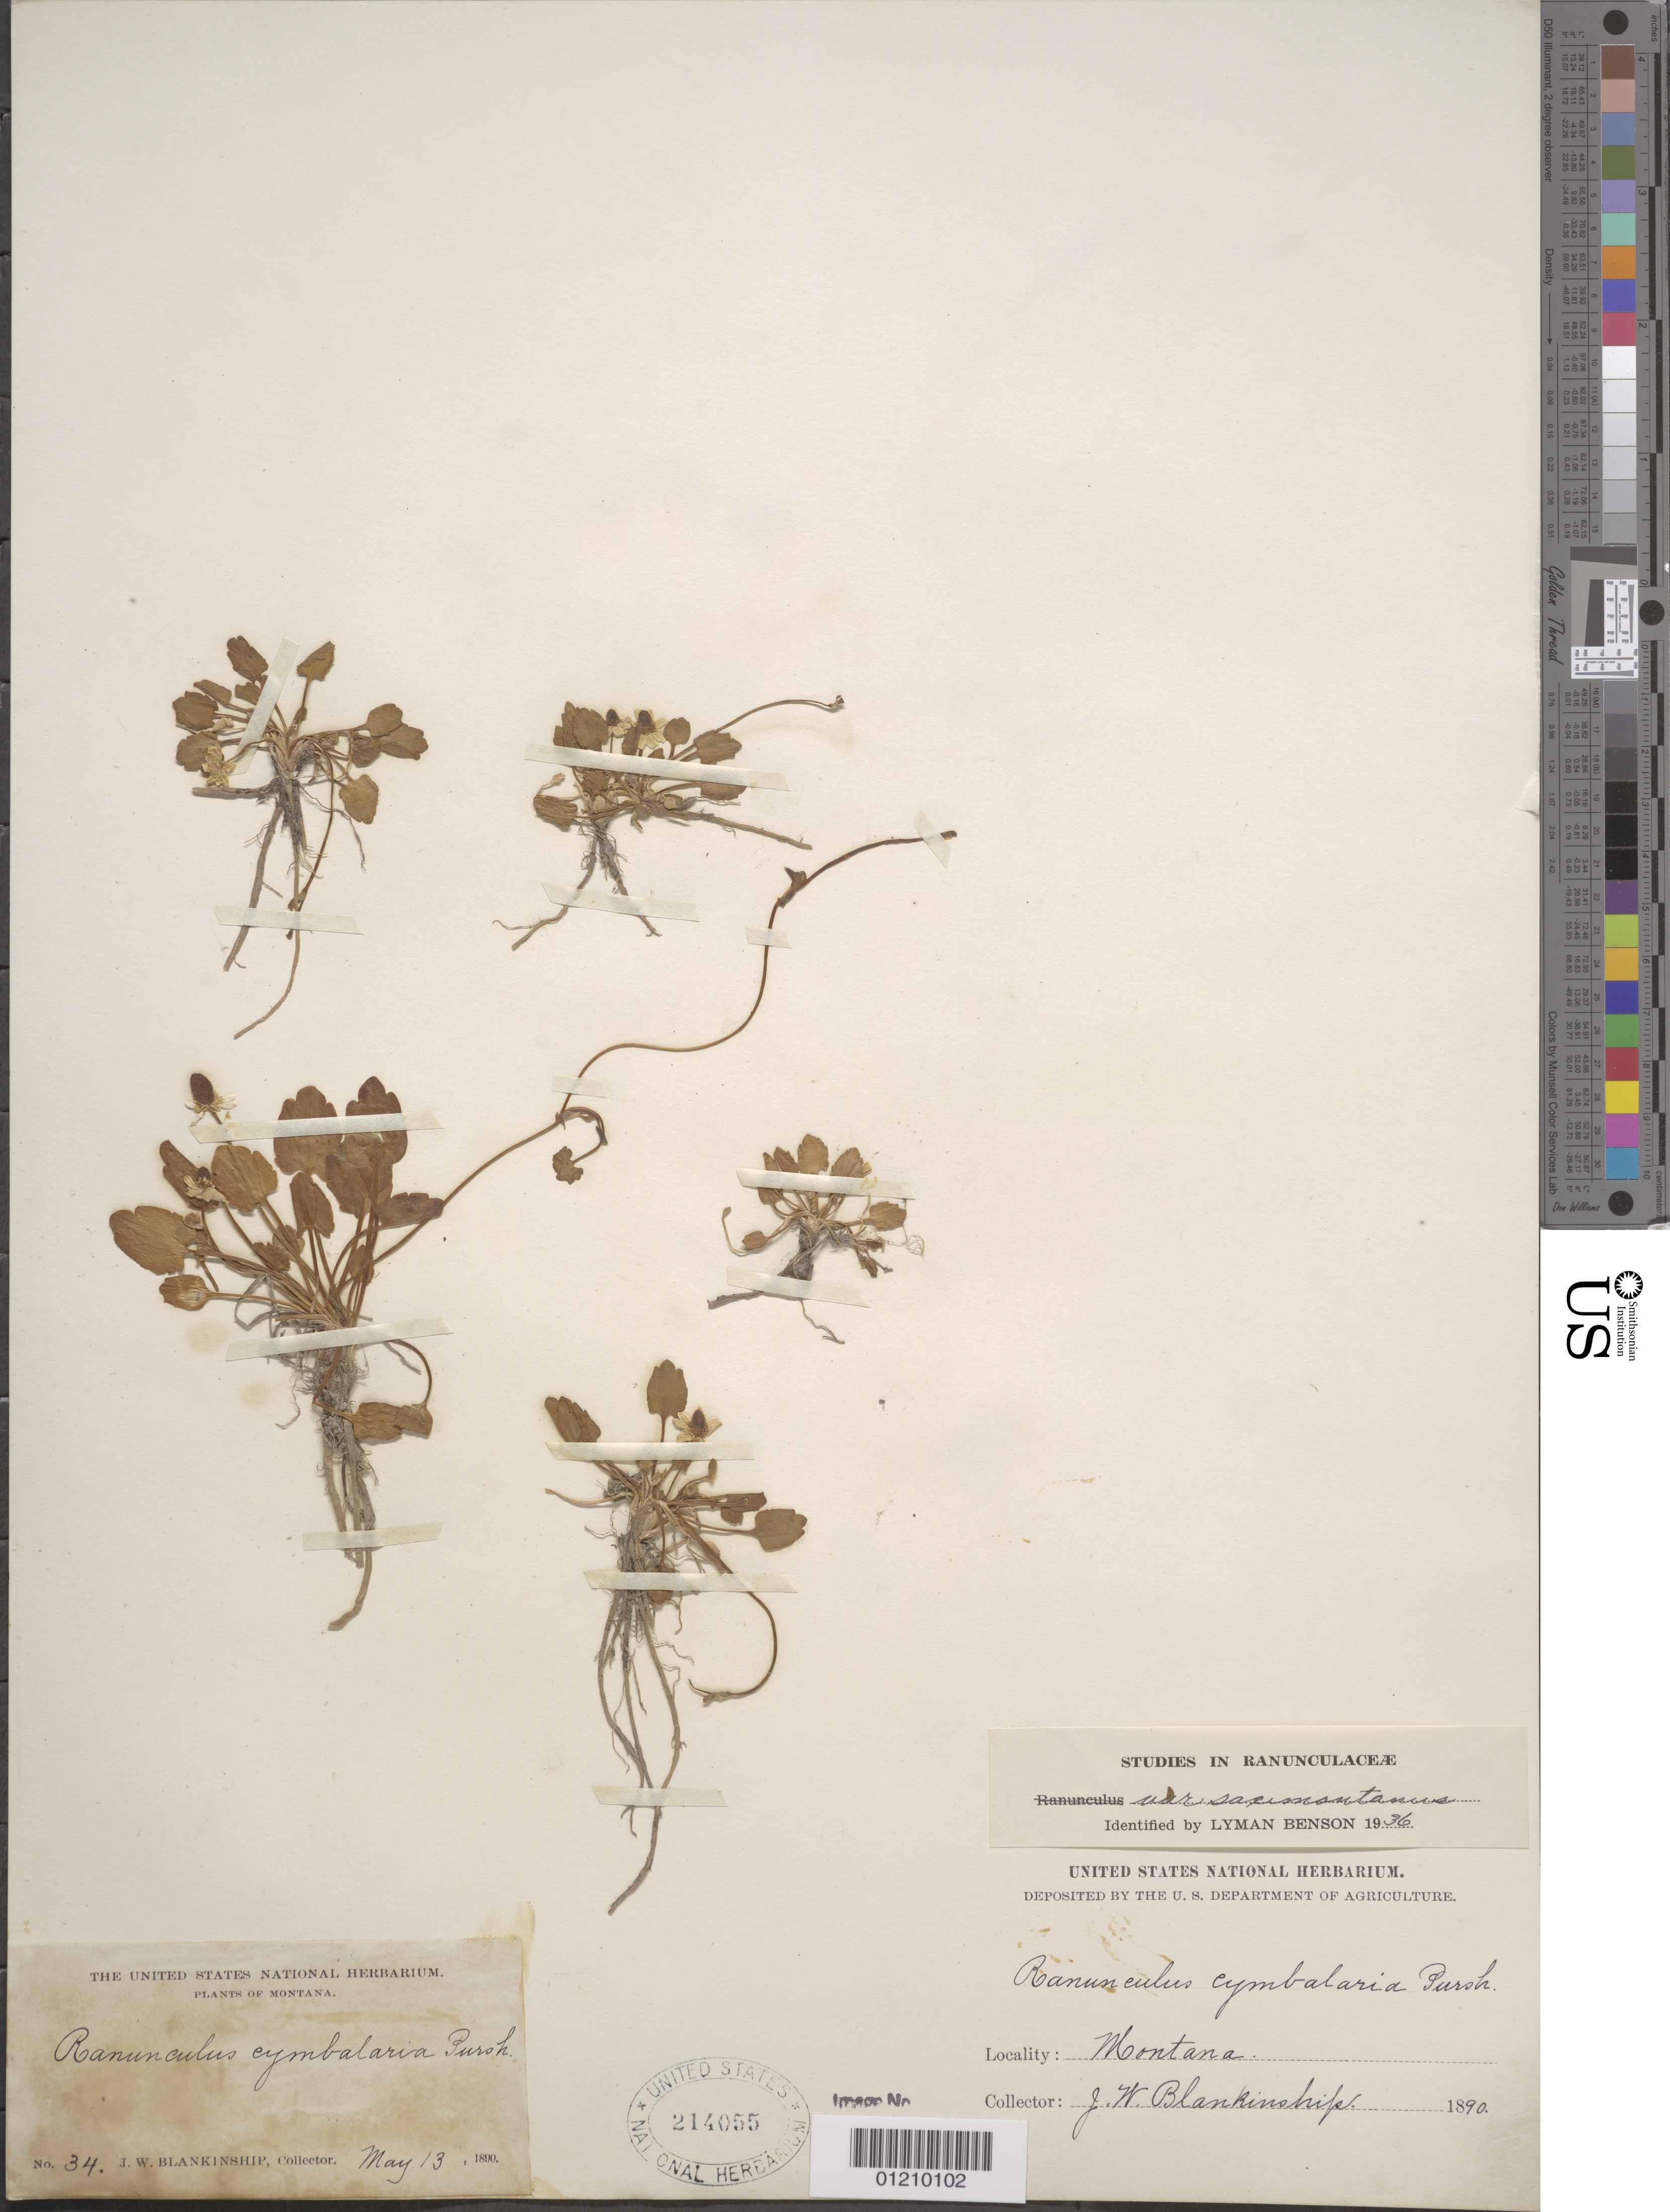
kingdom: Plantae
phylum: Tracheophyta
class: Magnoliopsida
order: Ranunculales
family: Ranunculaceae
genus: Halerpestes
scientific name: Halerpestes cymbalaria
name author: (Pursh) Greene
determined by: Strong, M. T., (US), Smithsonian Institution - National Museum of Natural History (UNITED STATES)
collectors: J. W. Blankinship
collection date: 1890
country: United States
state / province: Montana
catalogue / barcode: US 214055